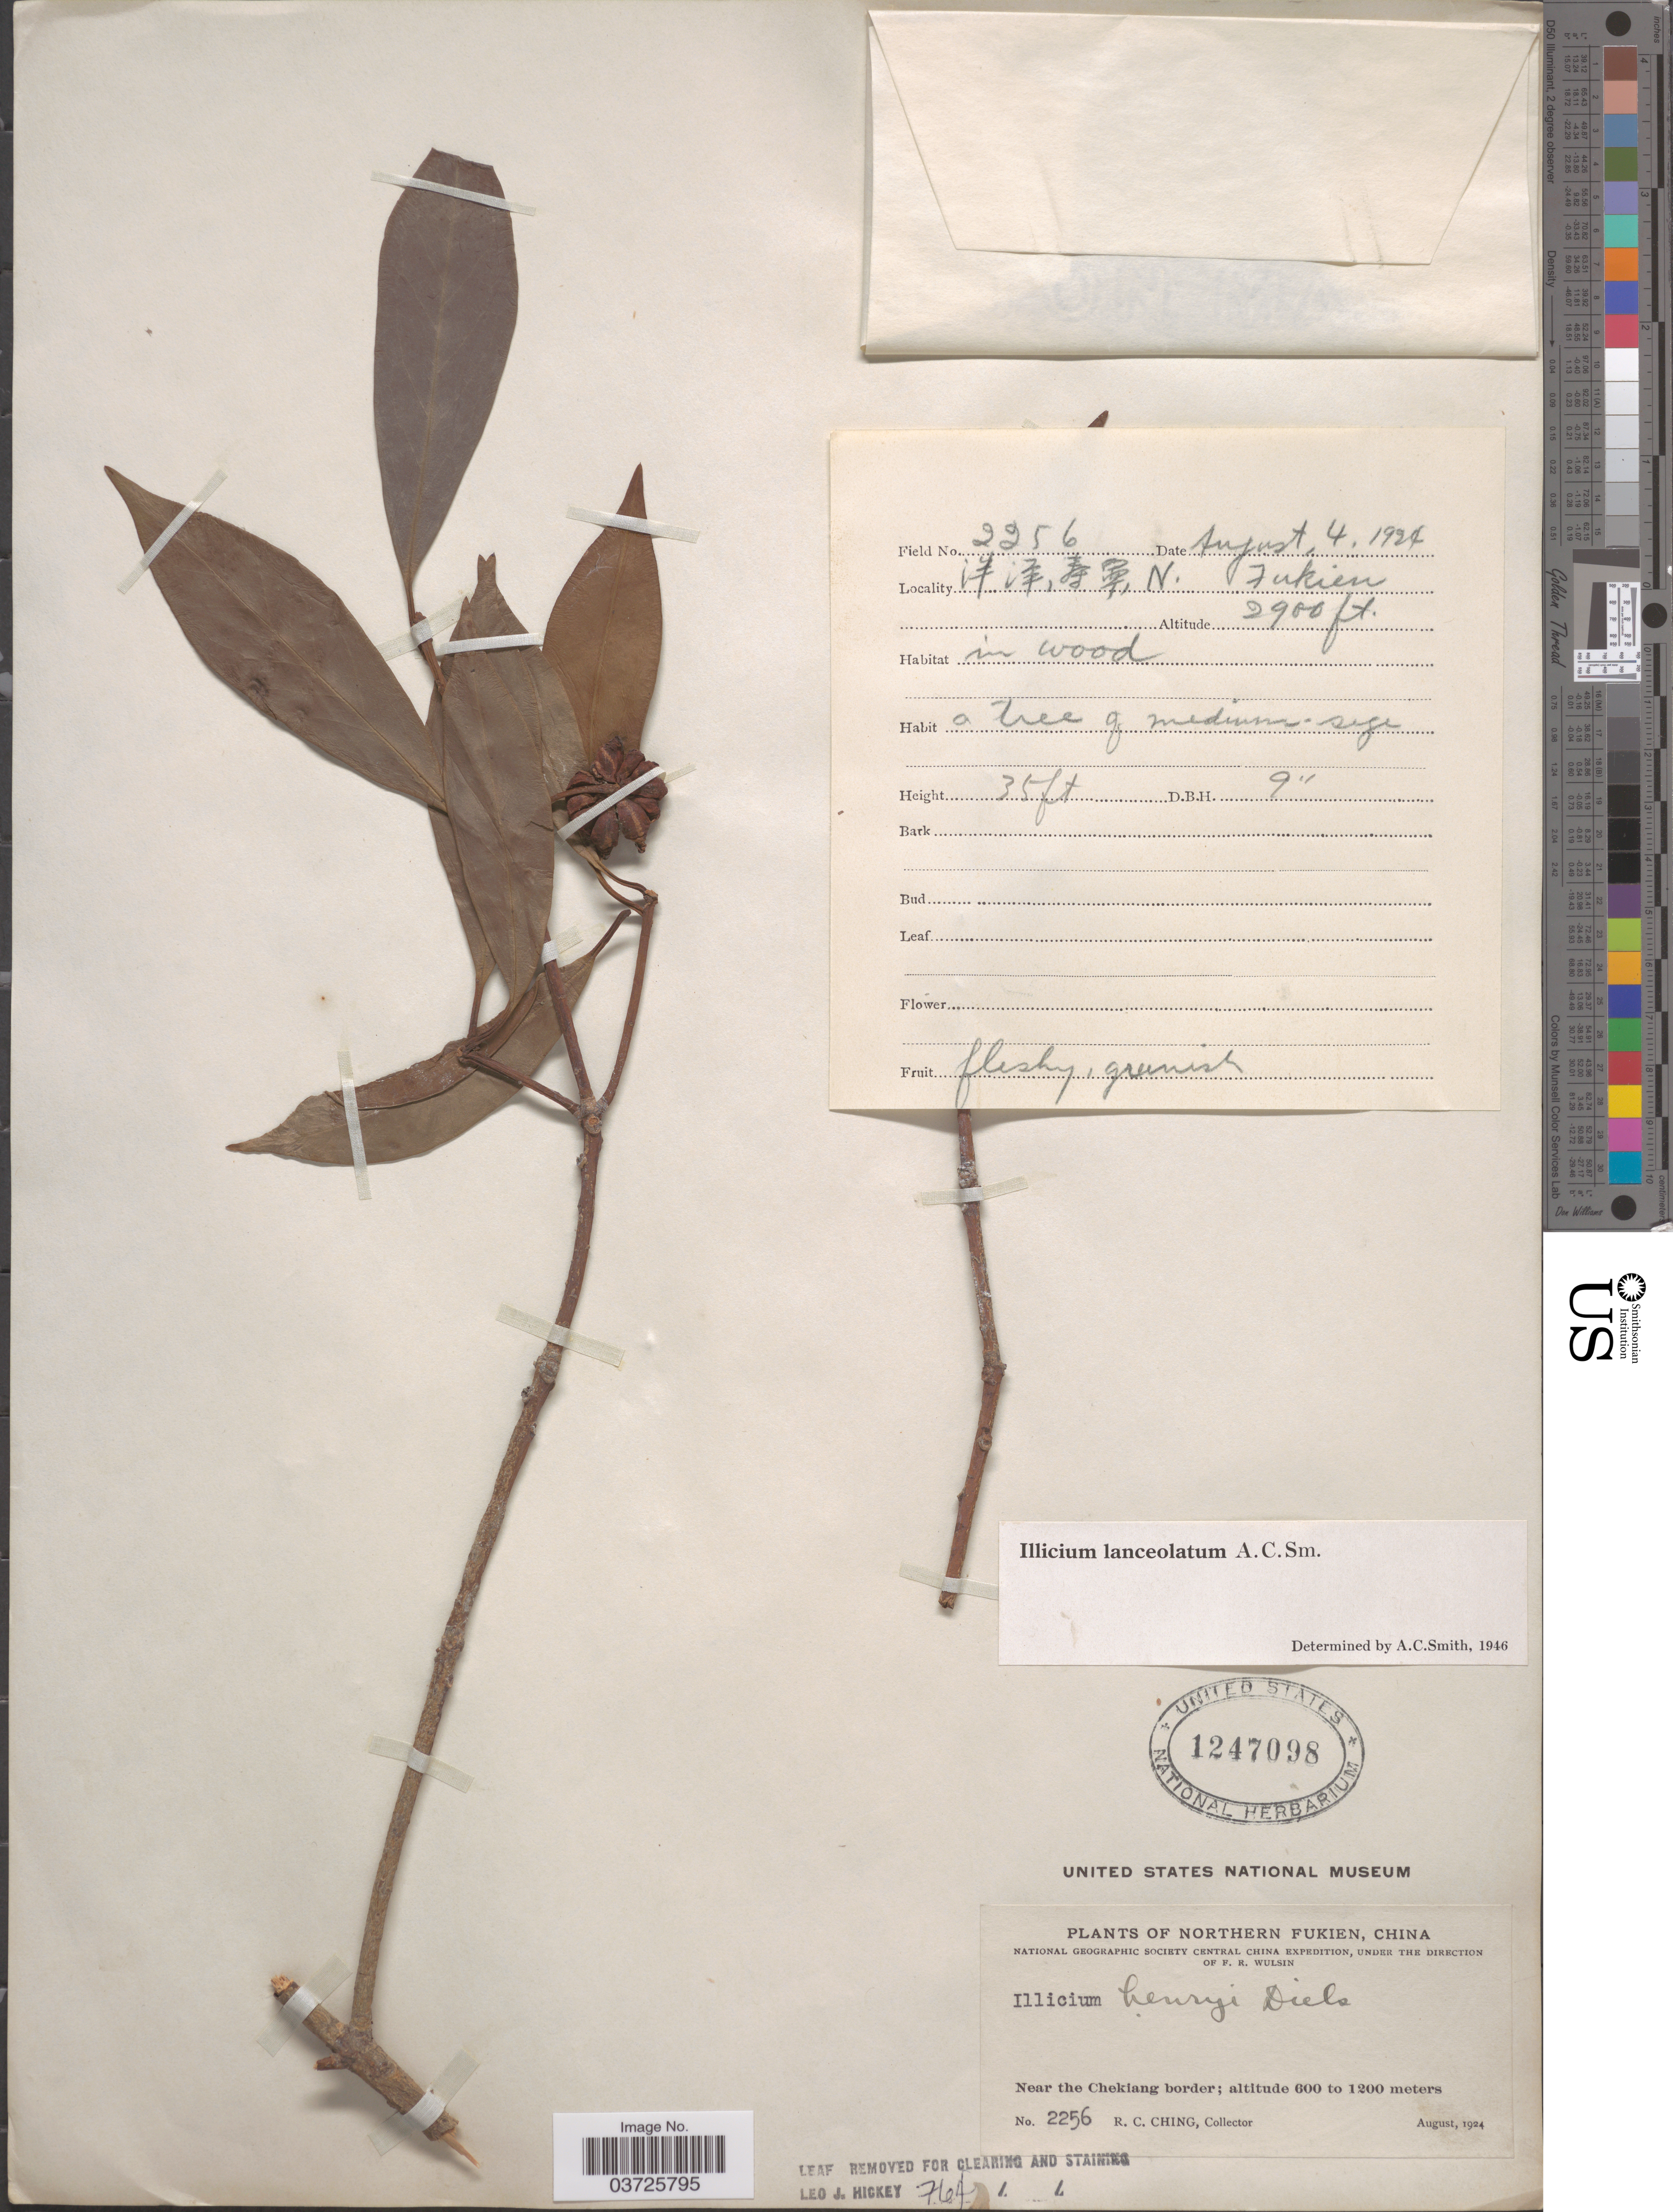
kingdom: Plantae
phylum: Tracheophyta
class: Magnoliopsida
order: Austrobaileyales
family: Schisandraceae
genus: Illicium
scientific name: Illicium lanceolatum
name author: A.C. Sm.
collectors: R. C. Ching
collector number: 2256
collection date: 1924-08-04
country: China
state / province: Fujian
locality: Northern Fukien. Near the Chekiang border. X.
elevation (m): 884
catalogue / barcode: US 1247098